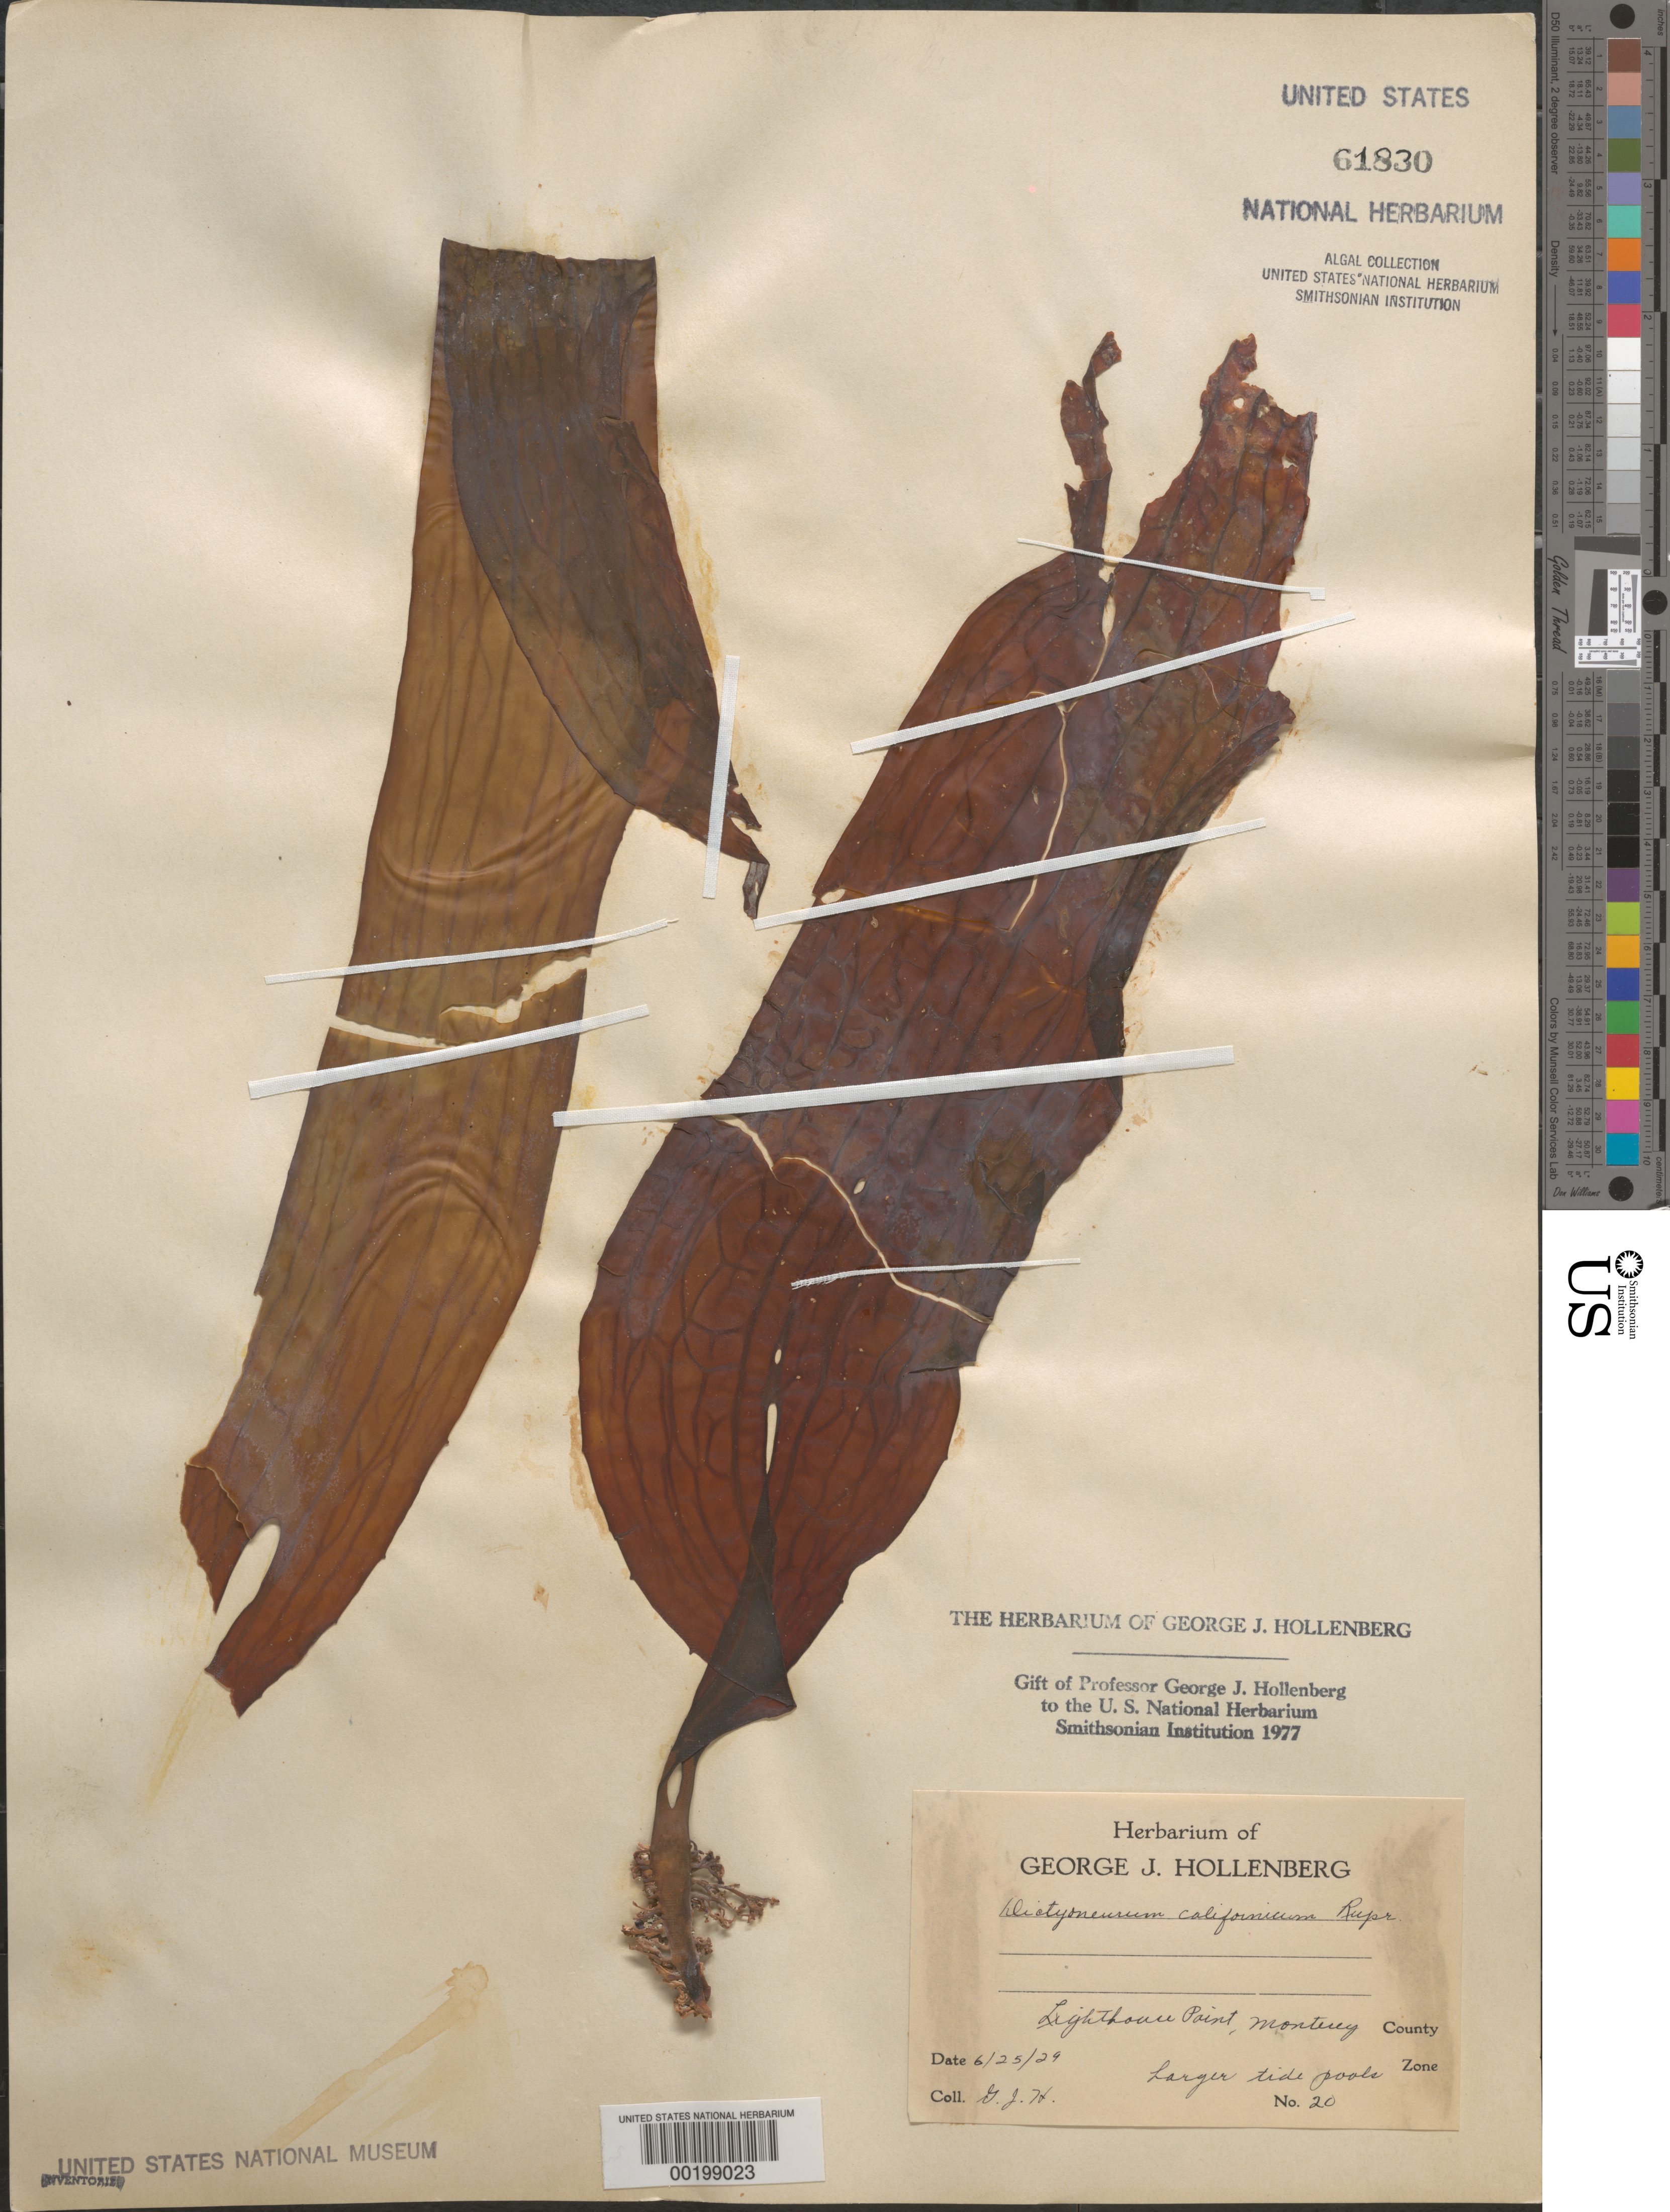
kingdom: Chromista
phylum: Ochrophyta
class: Phaeophyceae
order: Laminariales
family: Costariaceae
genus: Dictyoneurum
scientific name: Dictyoneurum californicum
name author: Rupr.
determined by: Hollenberg, George J.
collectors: G. Hollenberg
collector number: GJH 20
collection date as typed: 25 Jun 1929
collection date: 1929-06-25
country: United States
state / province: California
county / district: Monterey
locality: Lighthouse Point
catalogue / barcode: US 61830